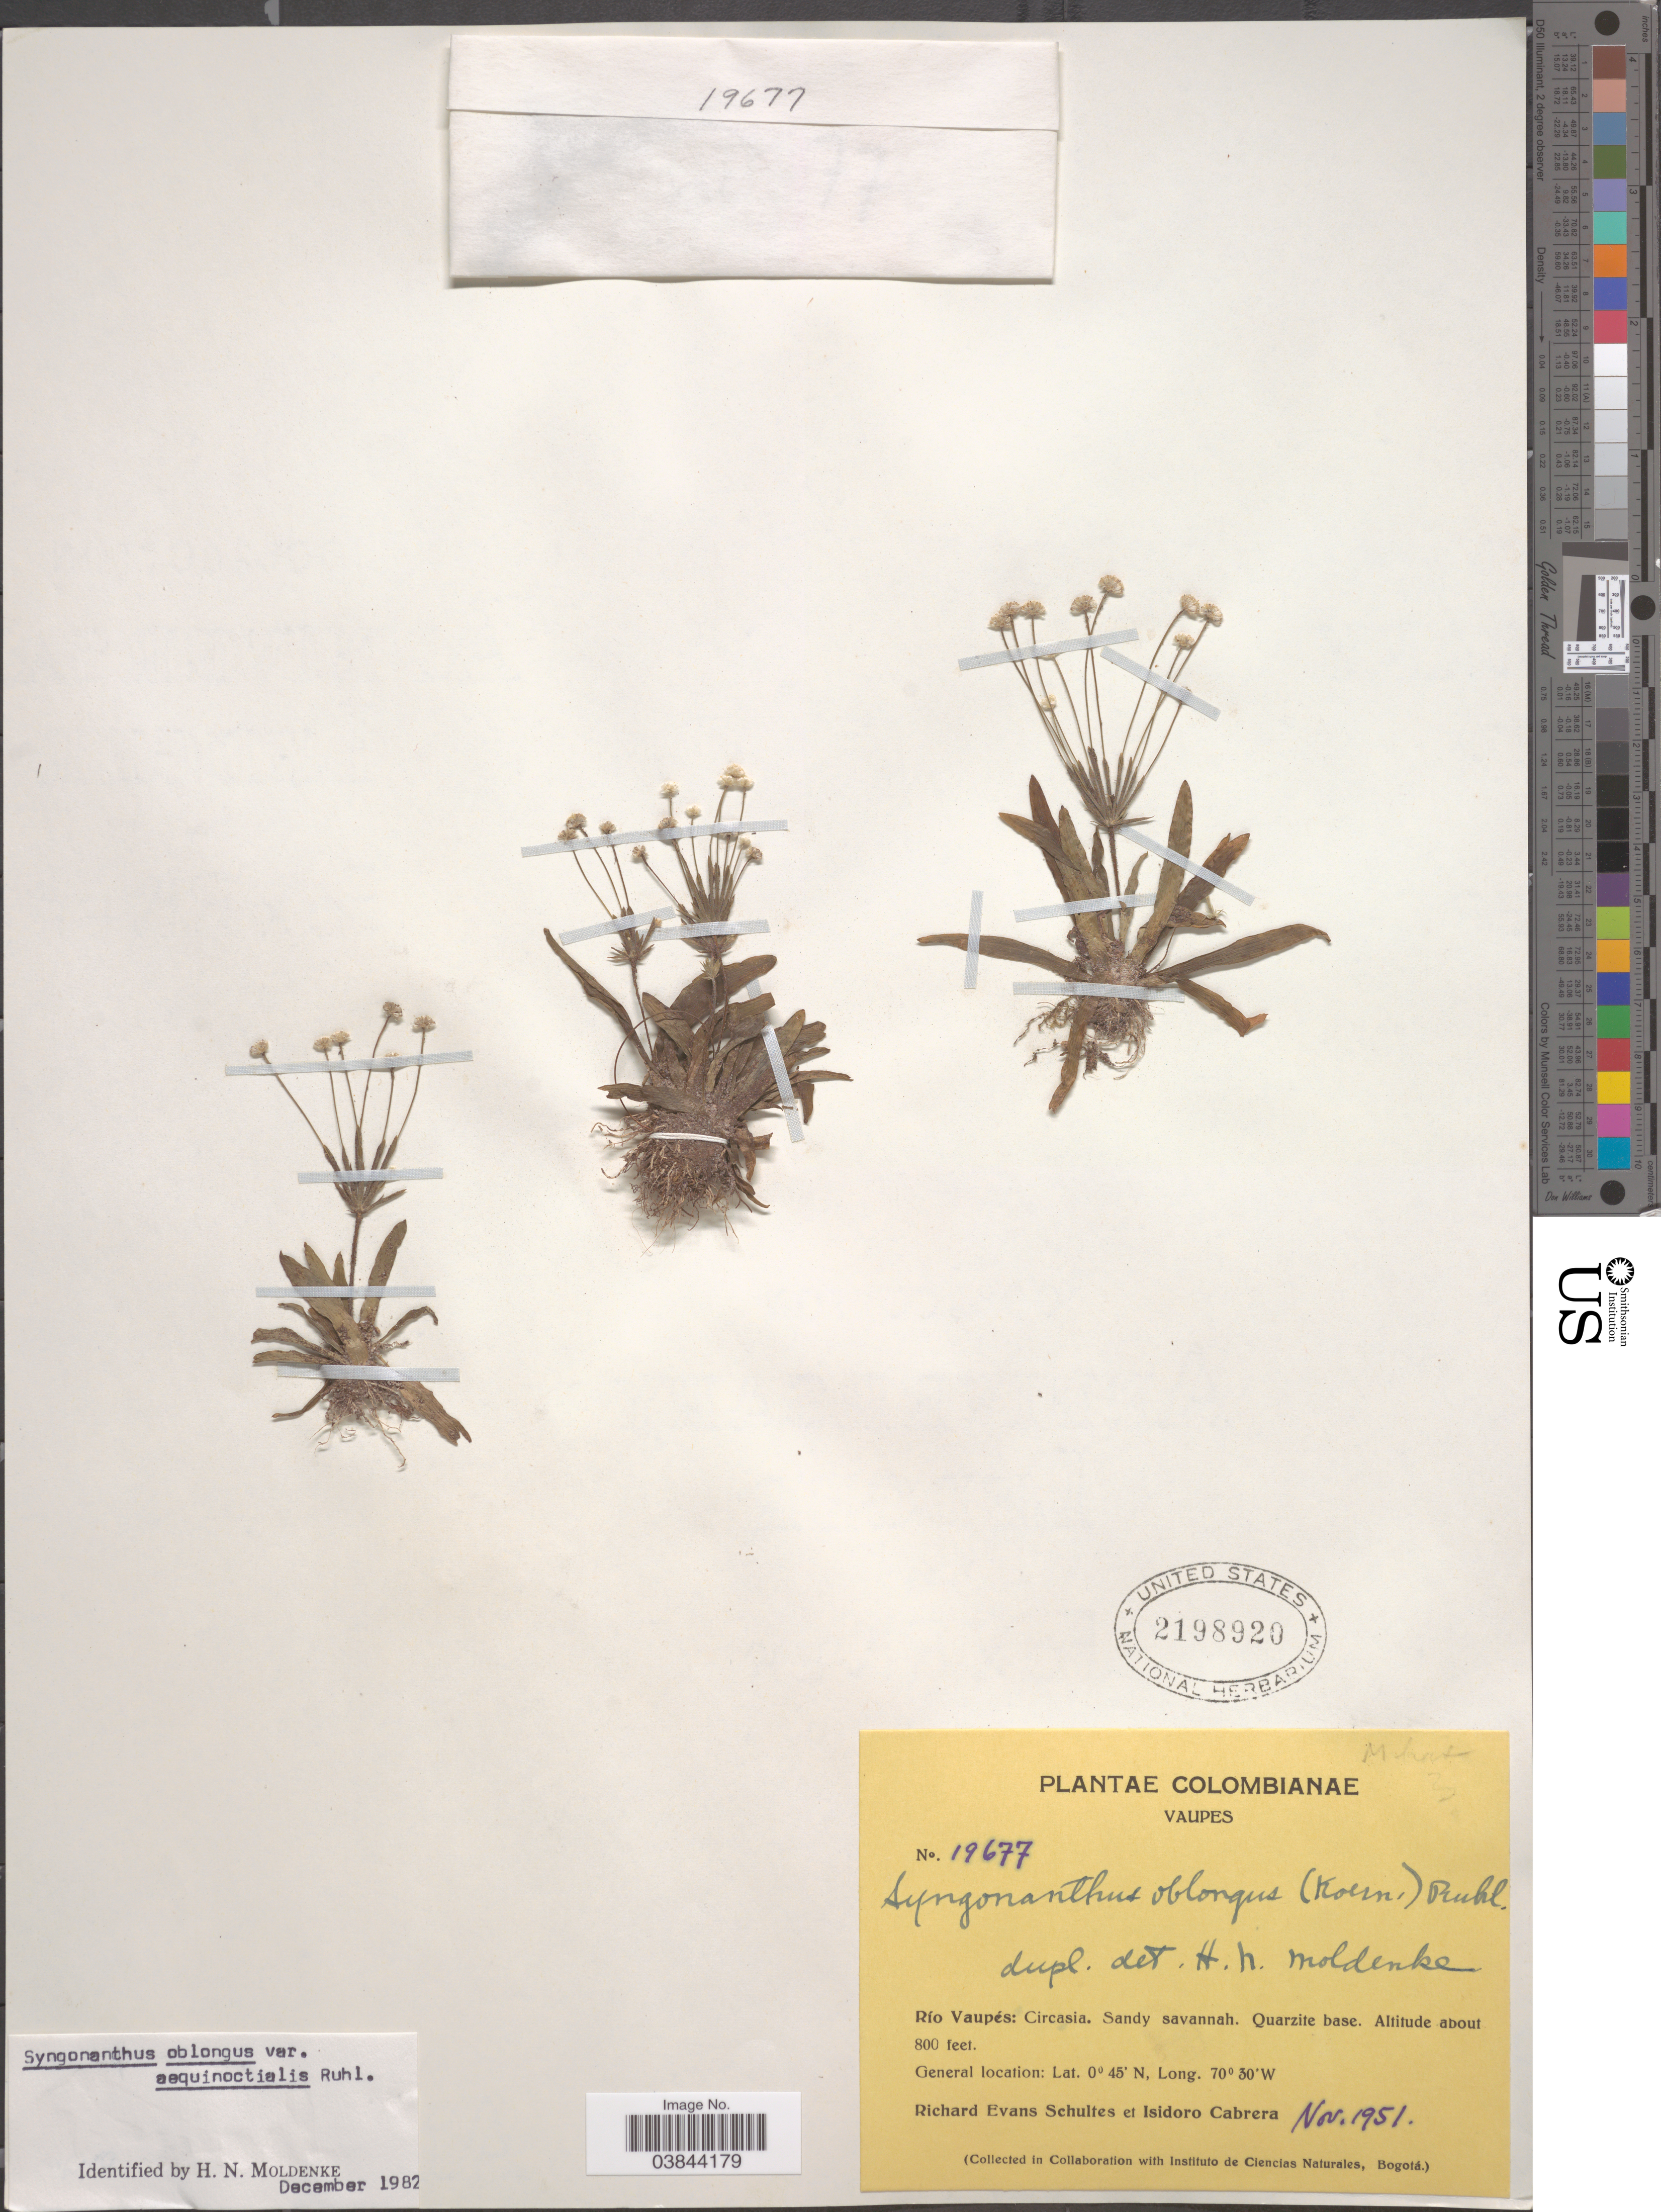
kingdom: Plantae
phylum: Tracheophyta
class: Liliopsida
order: Poales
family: Eriocaulaceae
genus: Syngonanthus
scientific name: Syngonanthus oblongus var. aequinoctialis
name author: Ruhland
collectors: R. E. Schultes & I. Cabrera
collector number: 19677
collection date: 1951-11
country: Colombia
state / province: Vaupés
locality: Río Vaupés: Circasia. Quarzite base.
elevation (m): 244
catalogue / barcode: US 2198920